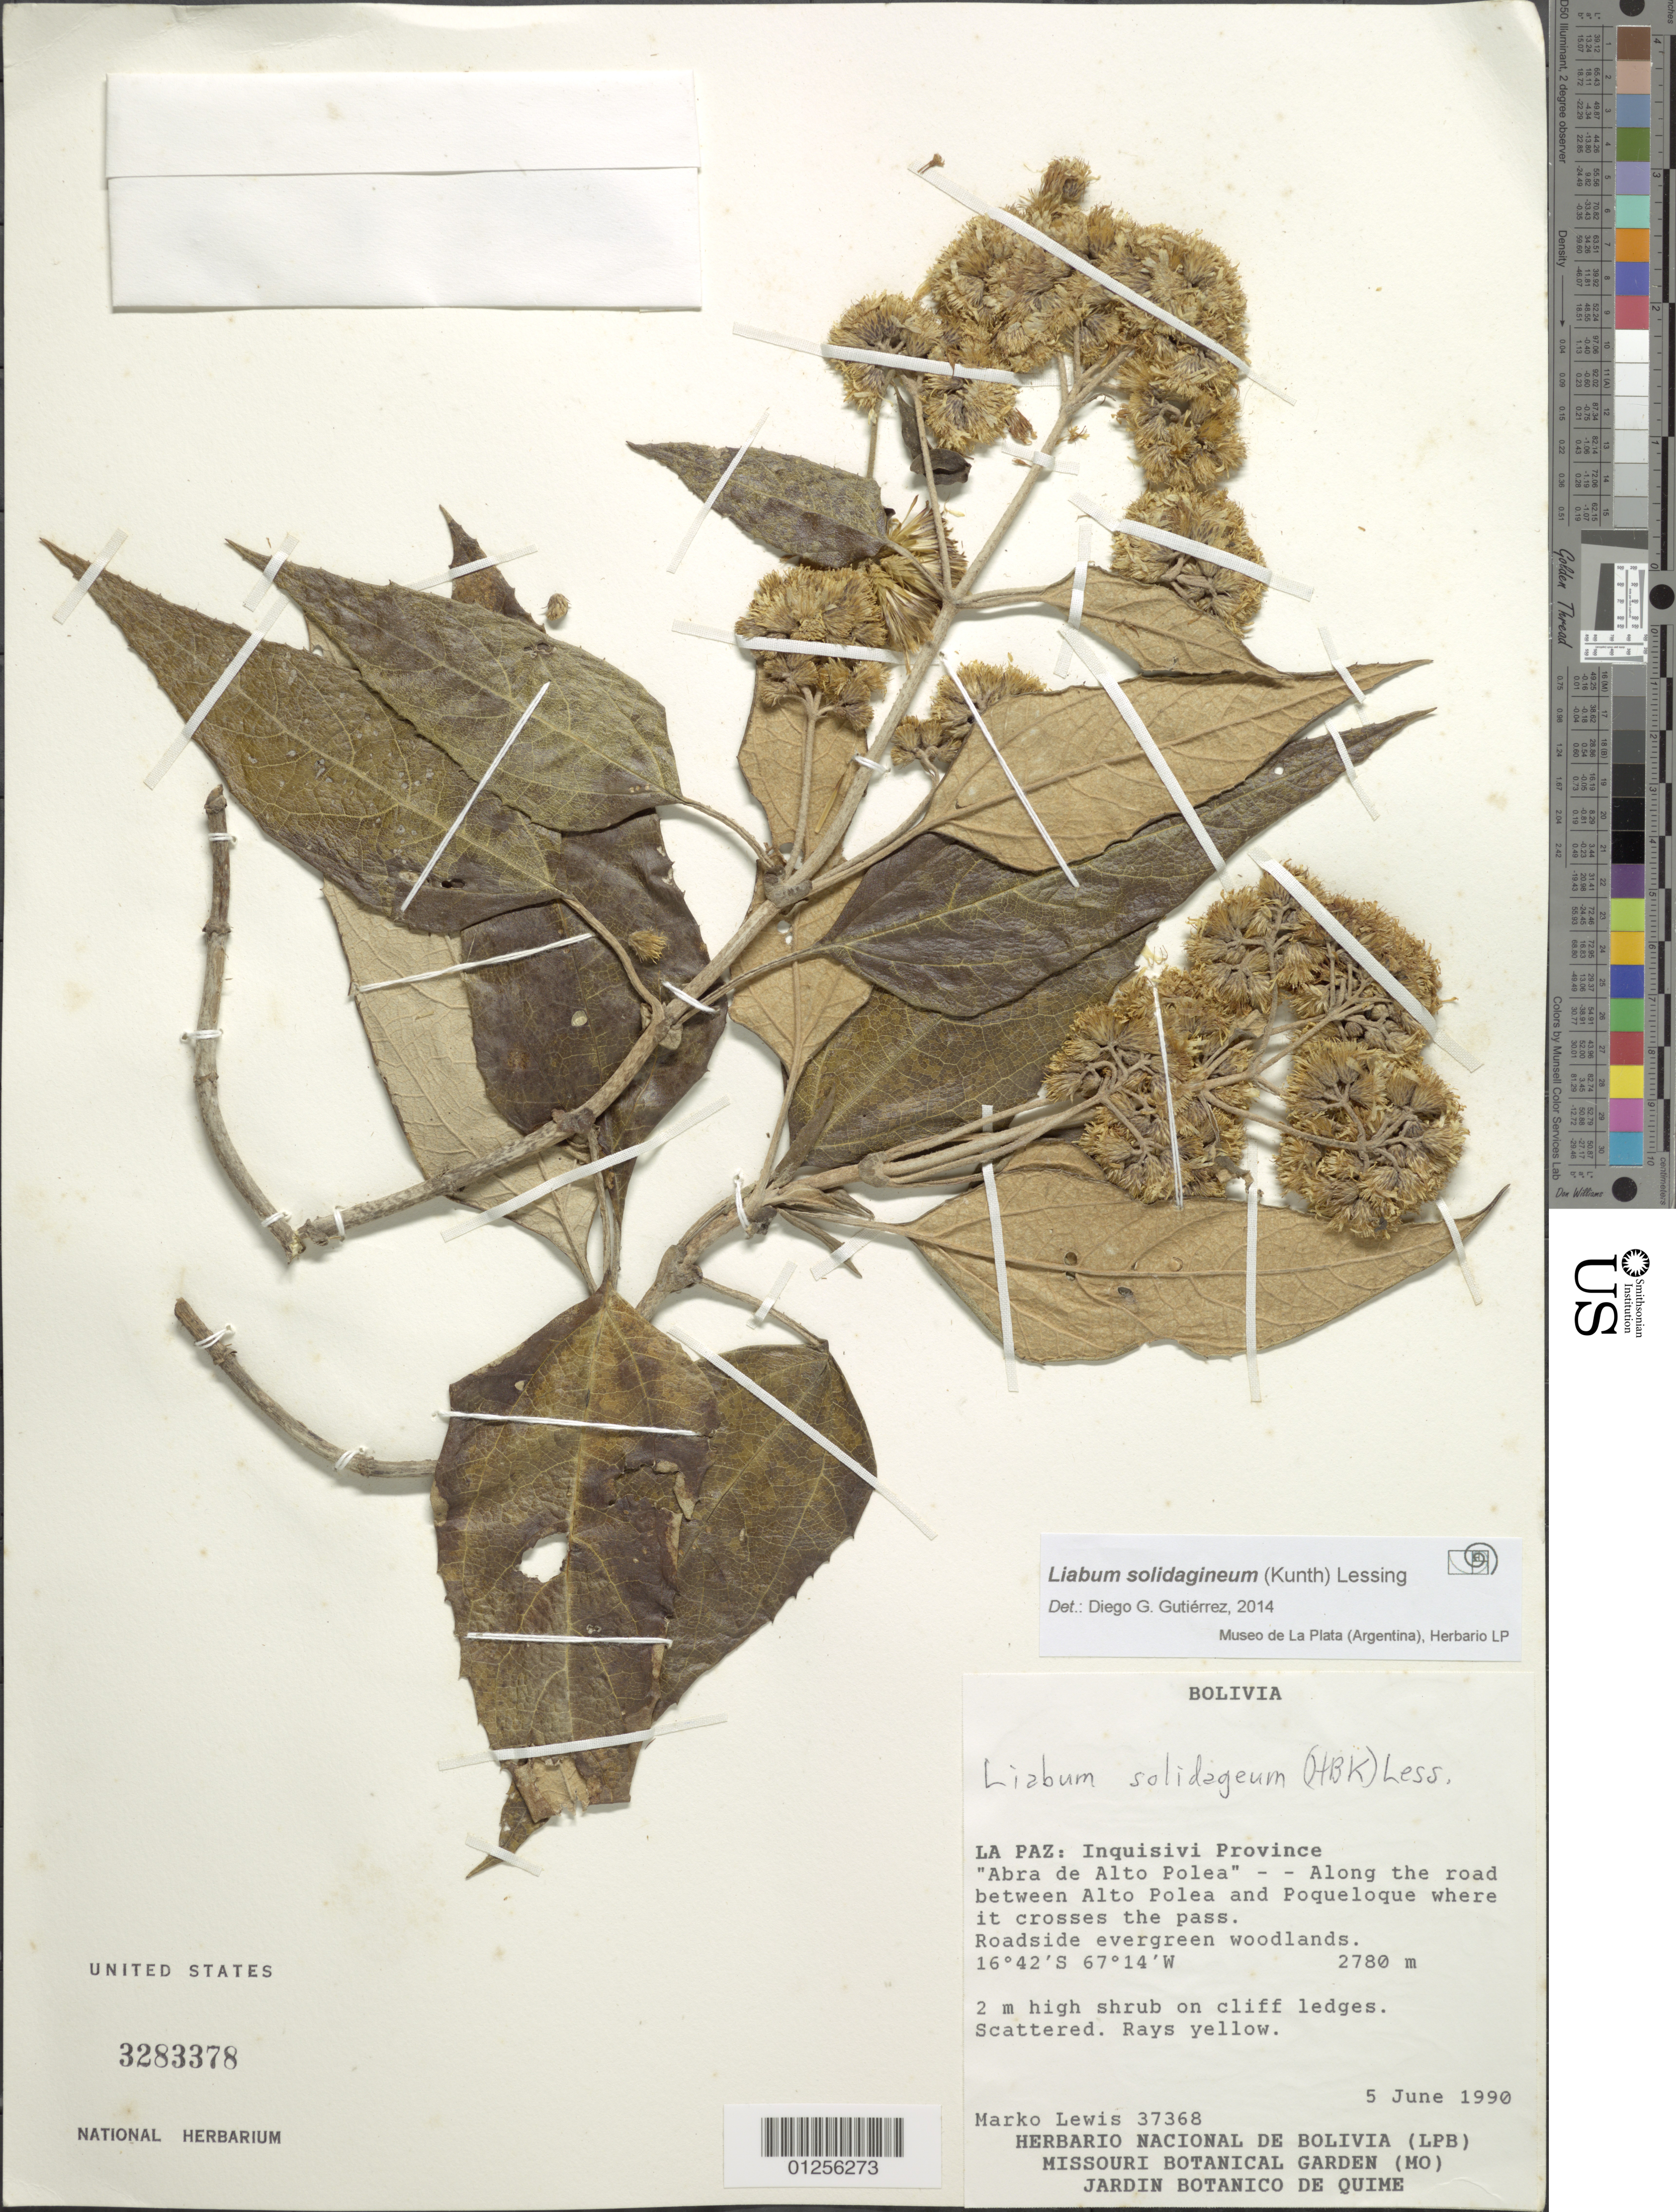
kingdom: Plantae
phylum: Tracheophyta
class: Magnoliopsida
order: Asterales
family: Asteraceae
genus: Liabum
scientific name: Liabum solidagineum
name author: (Kunth) Less.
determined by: Gutierrez, D. G.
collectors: M. E. Lewis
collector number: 37368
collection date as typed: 05 Jun 1990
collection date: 1990-06-05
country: Bolivia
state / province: La Paz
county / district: Inquisivi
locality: Abra de Alto Polea, along road between Alto Polea & Poqueloque where it crosses the Pass.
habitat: On cliff ledges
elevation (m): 2780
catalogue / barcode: US 3283378